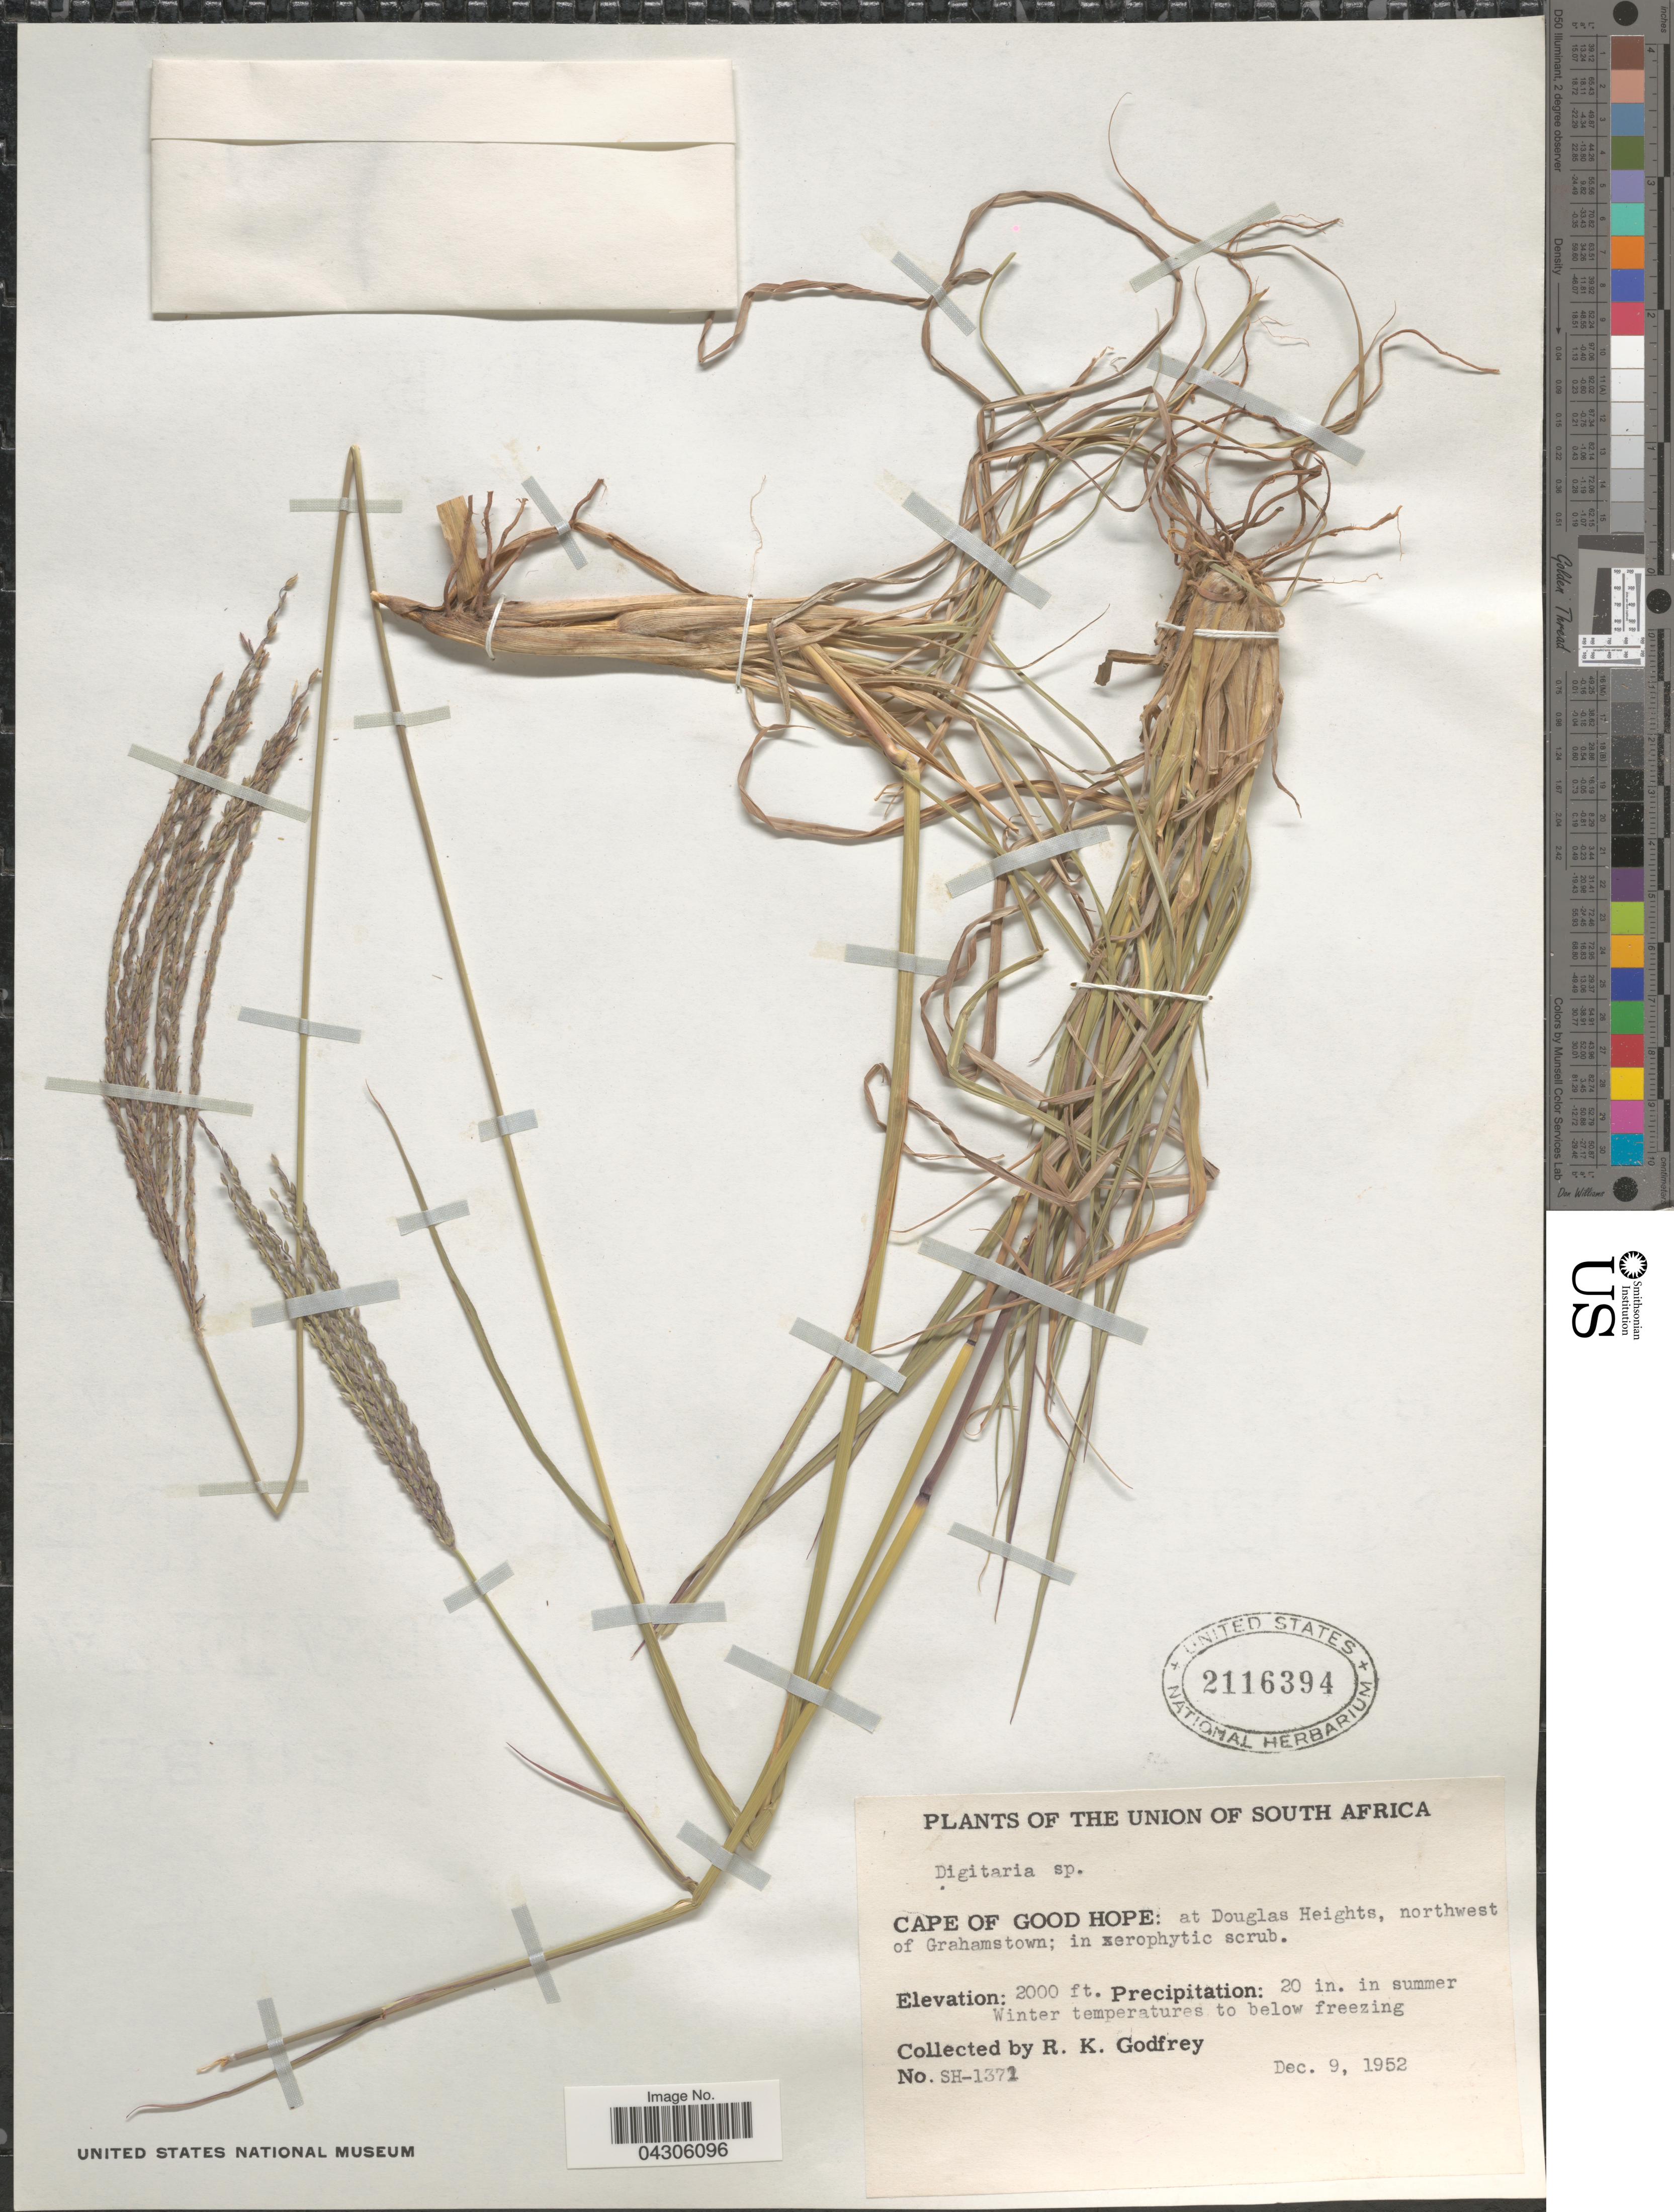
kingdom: Plantae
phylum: Tracheophyta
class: Liliopsida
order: Poales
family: Poaceae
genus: Digitaria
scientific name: Digitaria sp.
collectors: R. K. Godfrey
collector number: SH-1371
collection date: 1952-12-09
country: South Africa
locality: Union of South Africa. Cape of Good Hope: at Douglas Heights, northwest of Grahamstown.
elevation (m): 610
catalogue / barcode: US 2116394